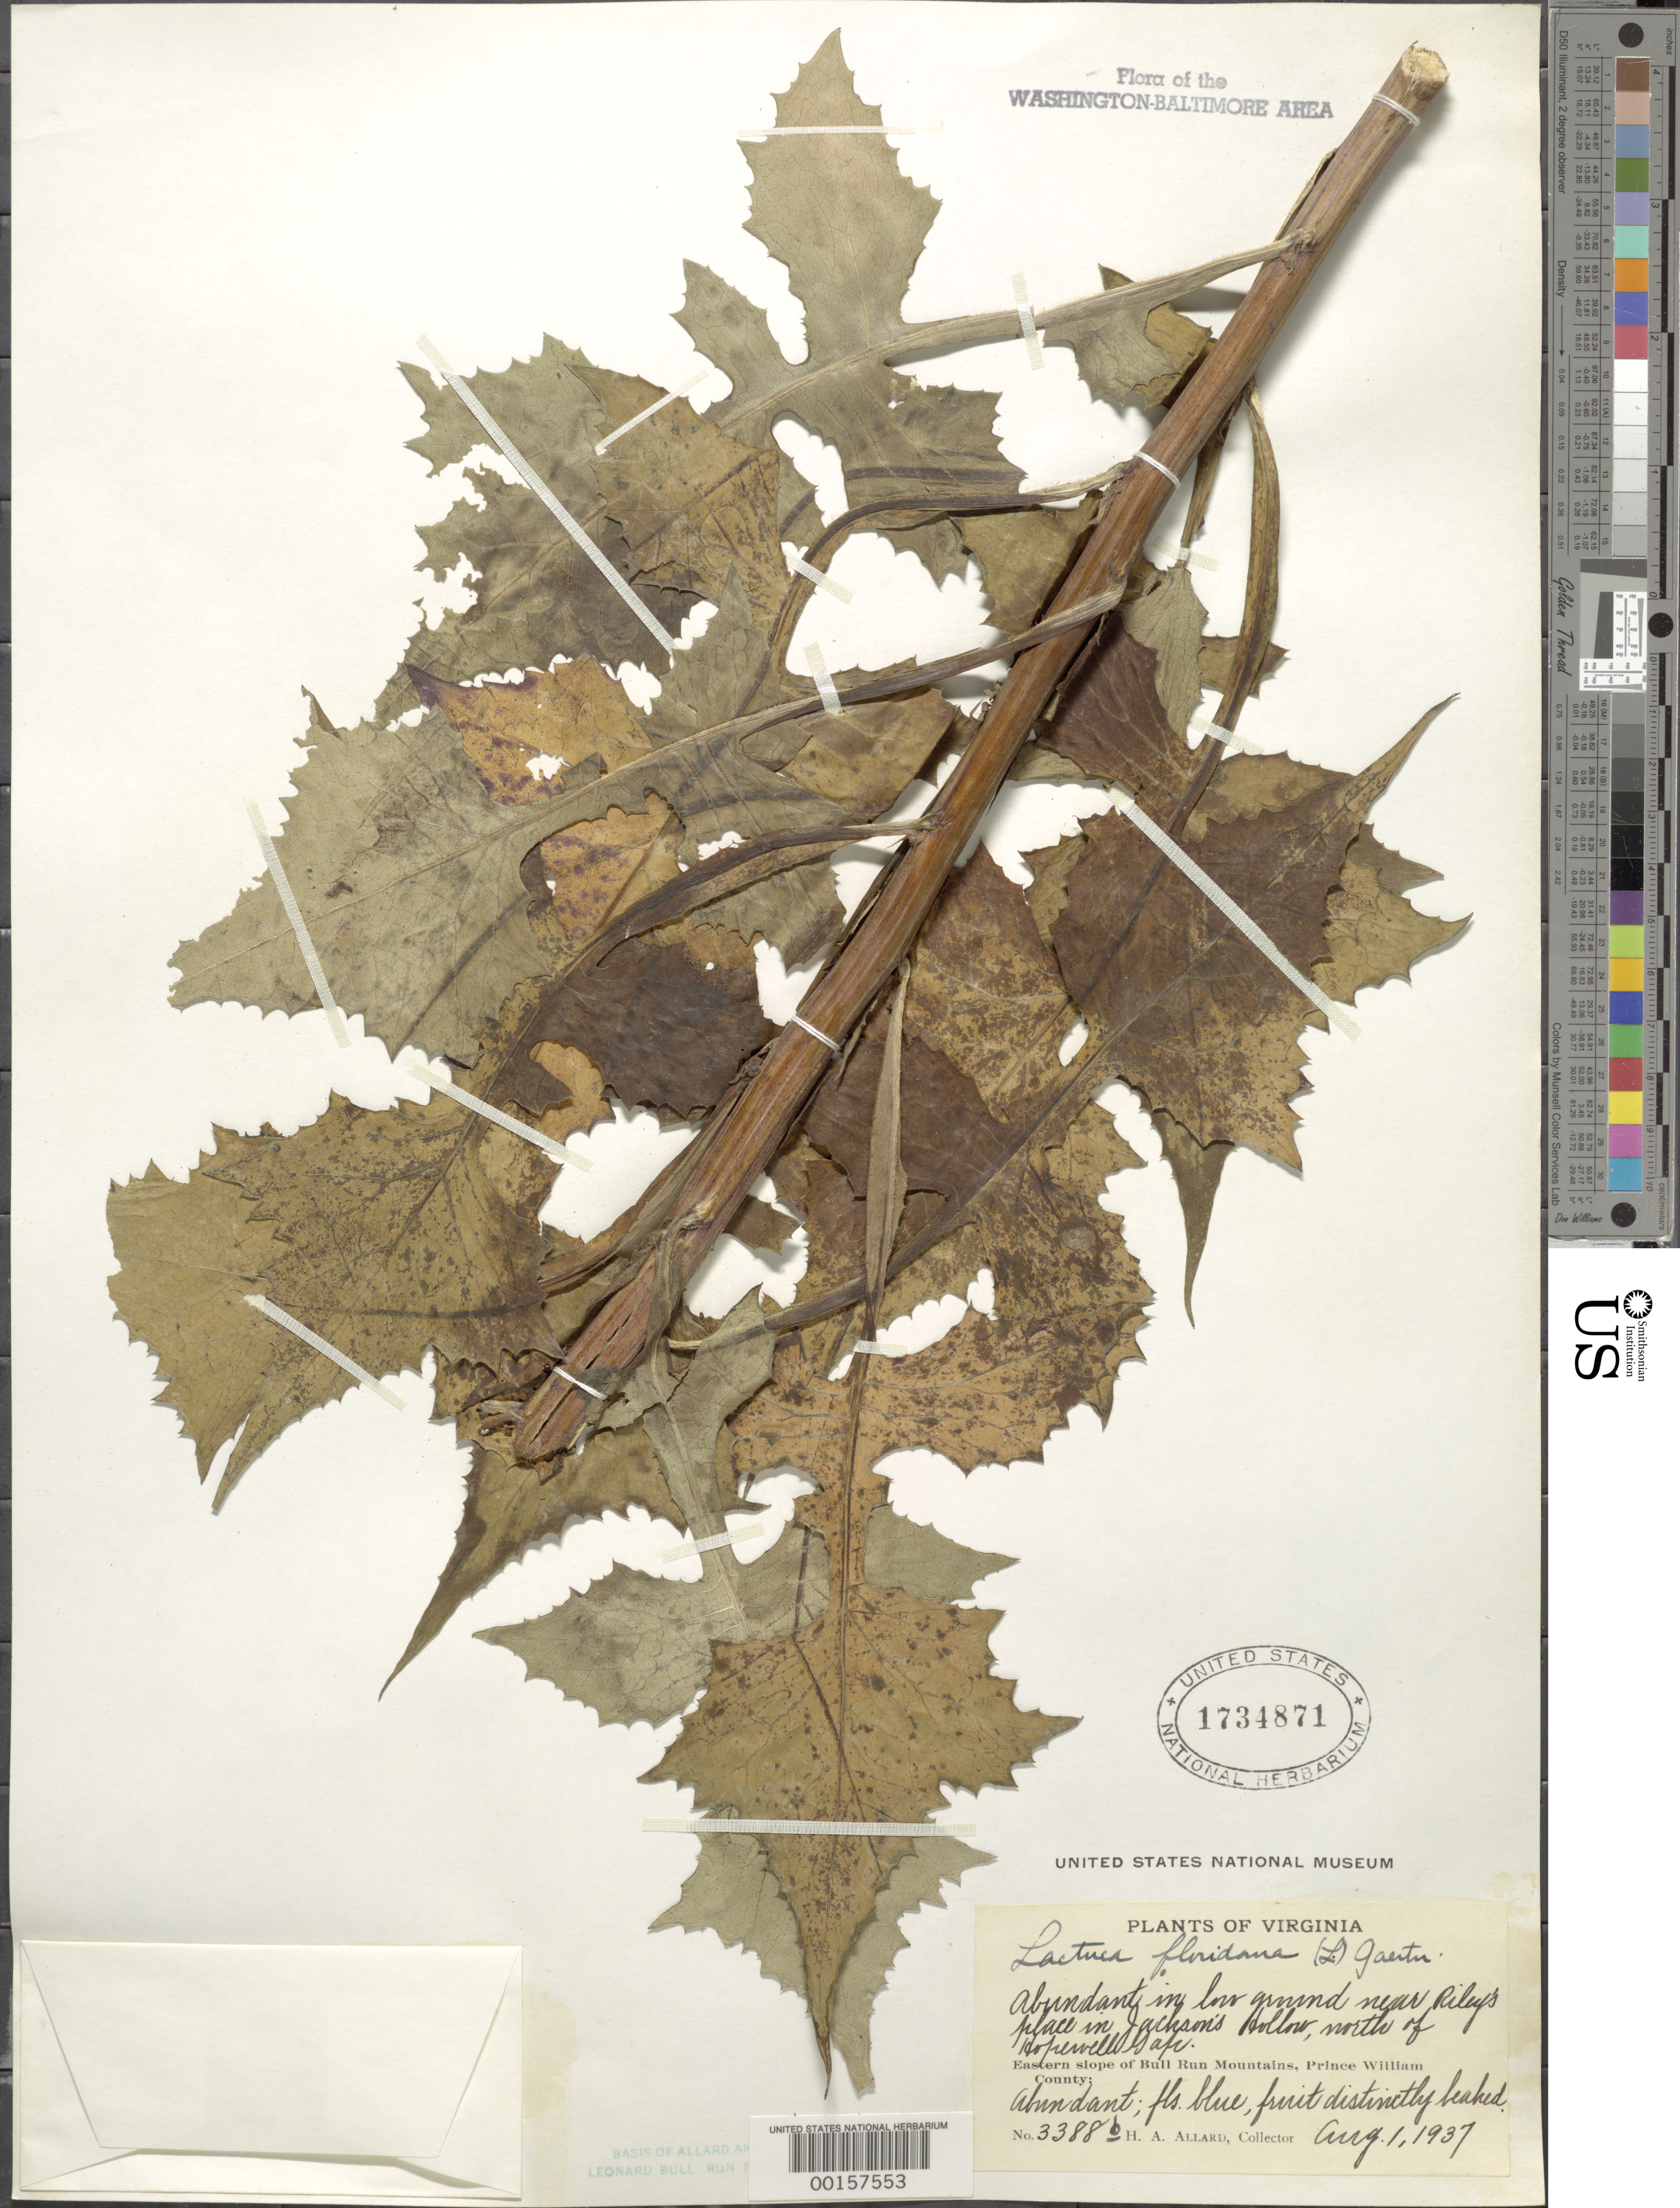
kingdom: Plantae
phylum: Tracheophyta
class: Magnoliopsida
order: Asterales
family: Asteraceae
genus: Lactuca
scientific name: Lactuca floridana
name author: (L.) Gaertn.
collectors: H. A. Allard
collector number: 3388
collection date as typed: -1 Aug 1937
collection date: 1937-08-01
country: United States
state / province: Virginia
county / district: Prince William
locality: North of Hopewell Gap Rileys place Jackson Hollow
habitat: Low ground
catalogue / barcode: US 1734871